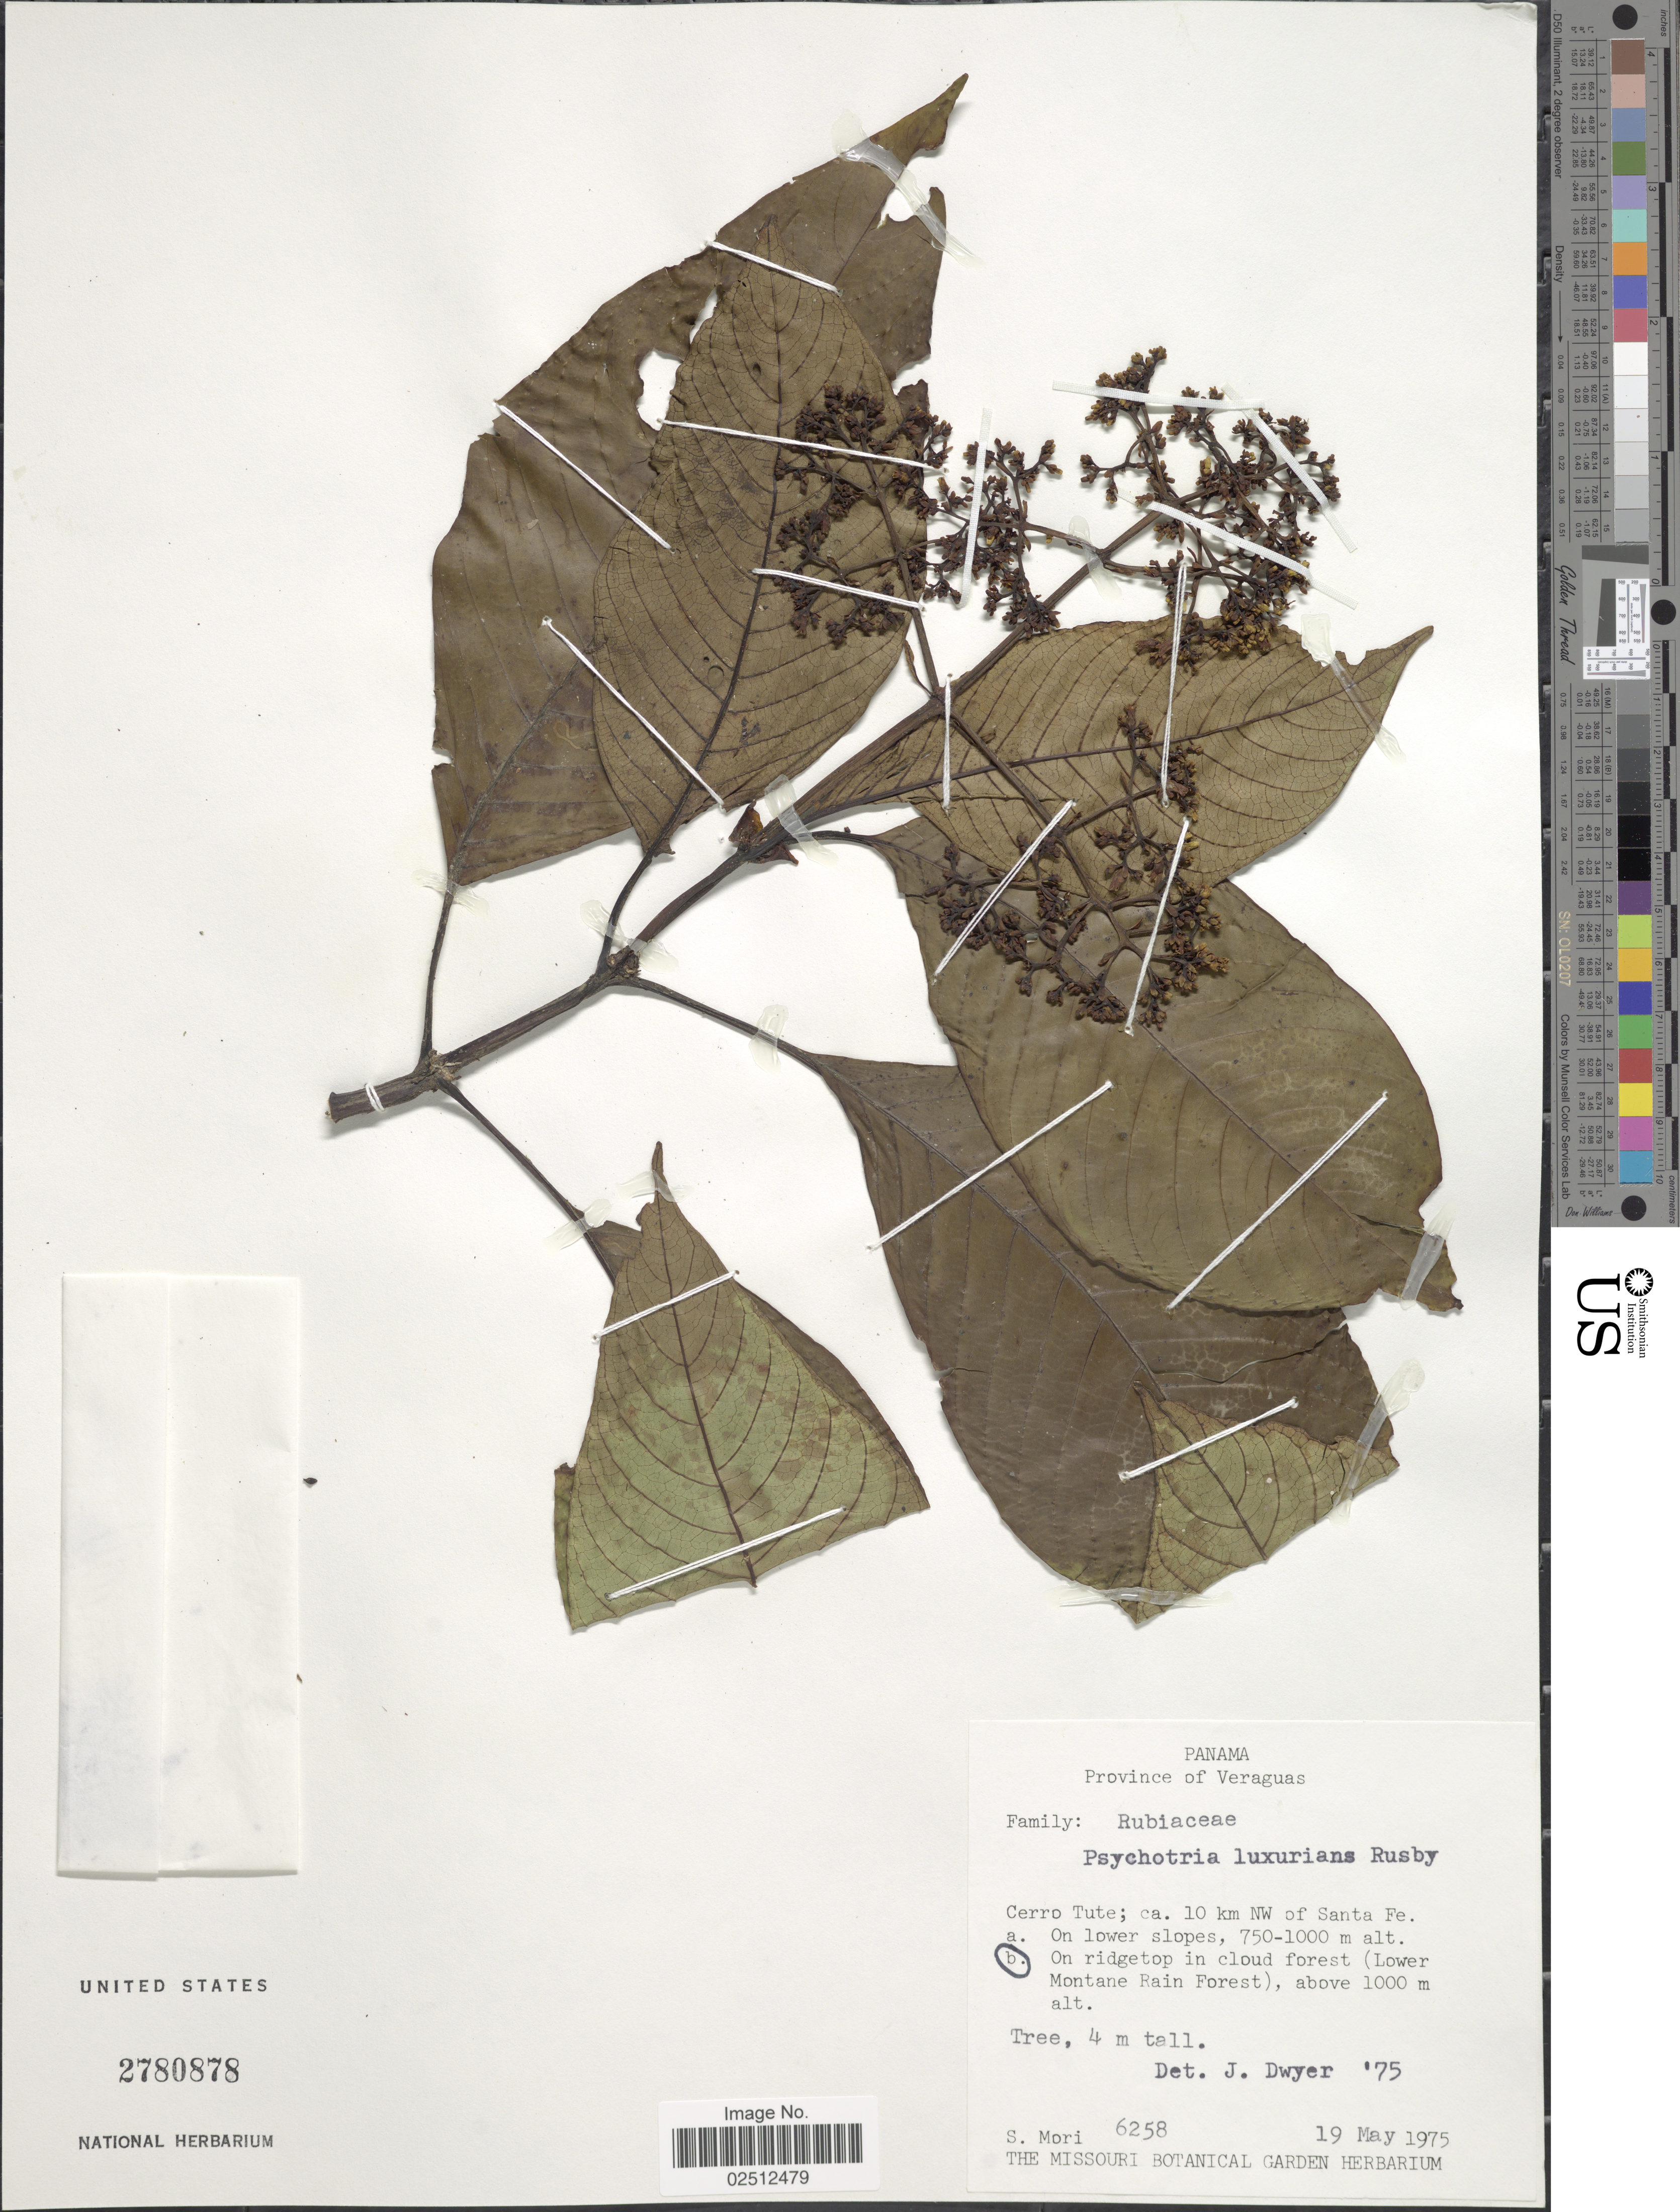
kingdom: Plantae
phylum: Tracheophyta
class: Magnoliopsida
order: Gentianales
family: Rubiaceae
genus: Psychotria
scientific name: Psychotria luxurians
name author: Rusby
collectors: S. Mori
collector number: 6258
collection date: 1975-05-19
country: Panama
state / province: Veraguas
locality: Province of Panama, Cerro Tute, 10 km NW of Santa Fe, On ridgetop in cloud forest (Lower Montane Rain Forest)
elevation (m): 1000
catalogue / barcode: US 2780878